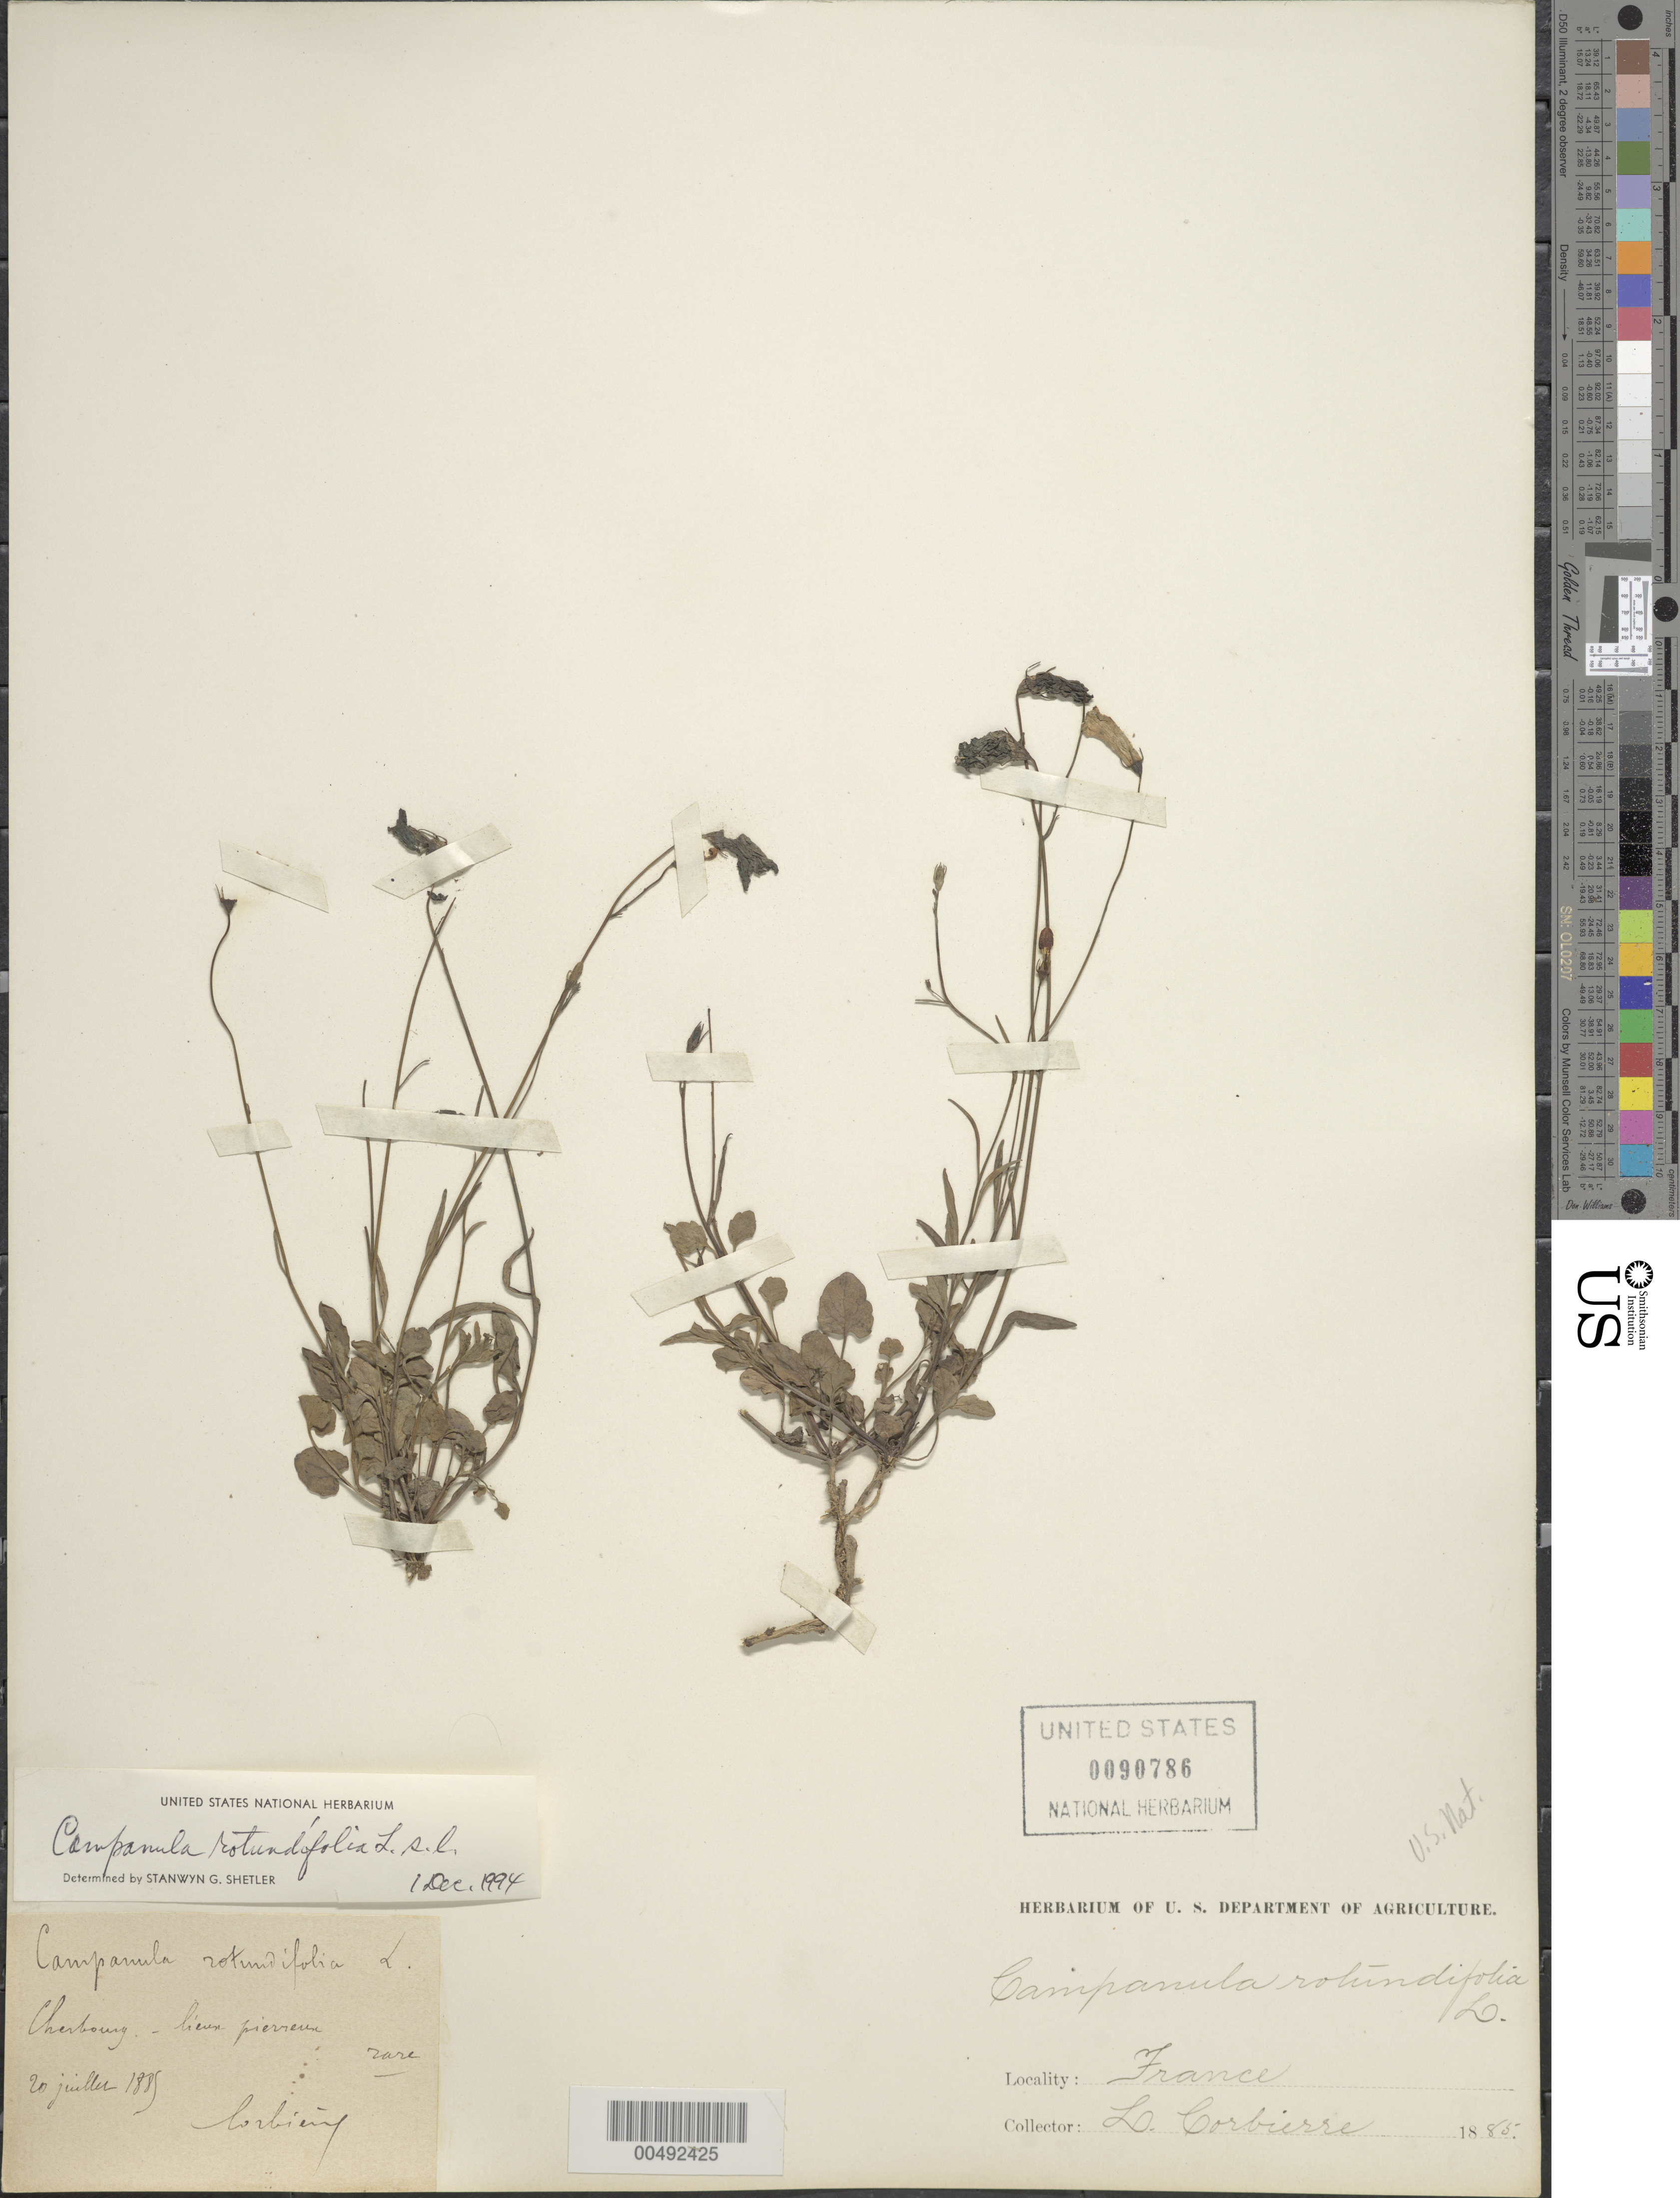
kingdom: Plantae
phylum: Tracheophyta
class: Magnoliopsida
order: Asterales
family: Campanulaceae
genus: Campanula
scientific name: Campanula rotundifolia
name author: L.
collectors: L. Corbière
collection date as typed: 20 Jul 1885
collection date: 1885-07-20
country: France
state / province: Normandie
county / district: Manche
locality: Cherbourg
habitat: lieux pierreux [rocky places]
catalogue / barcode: US 90786